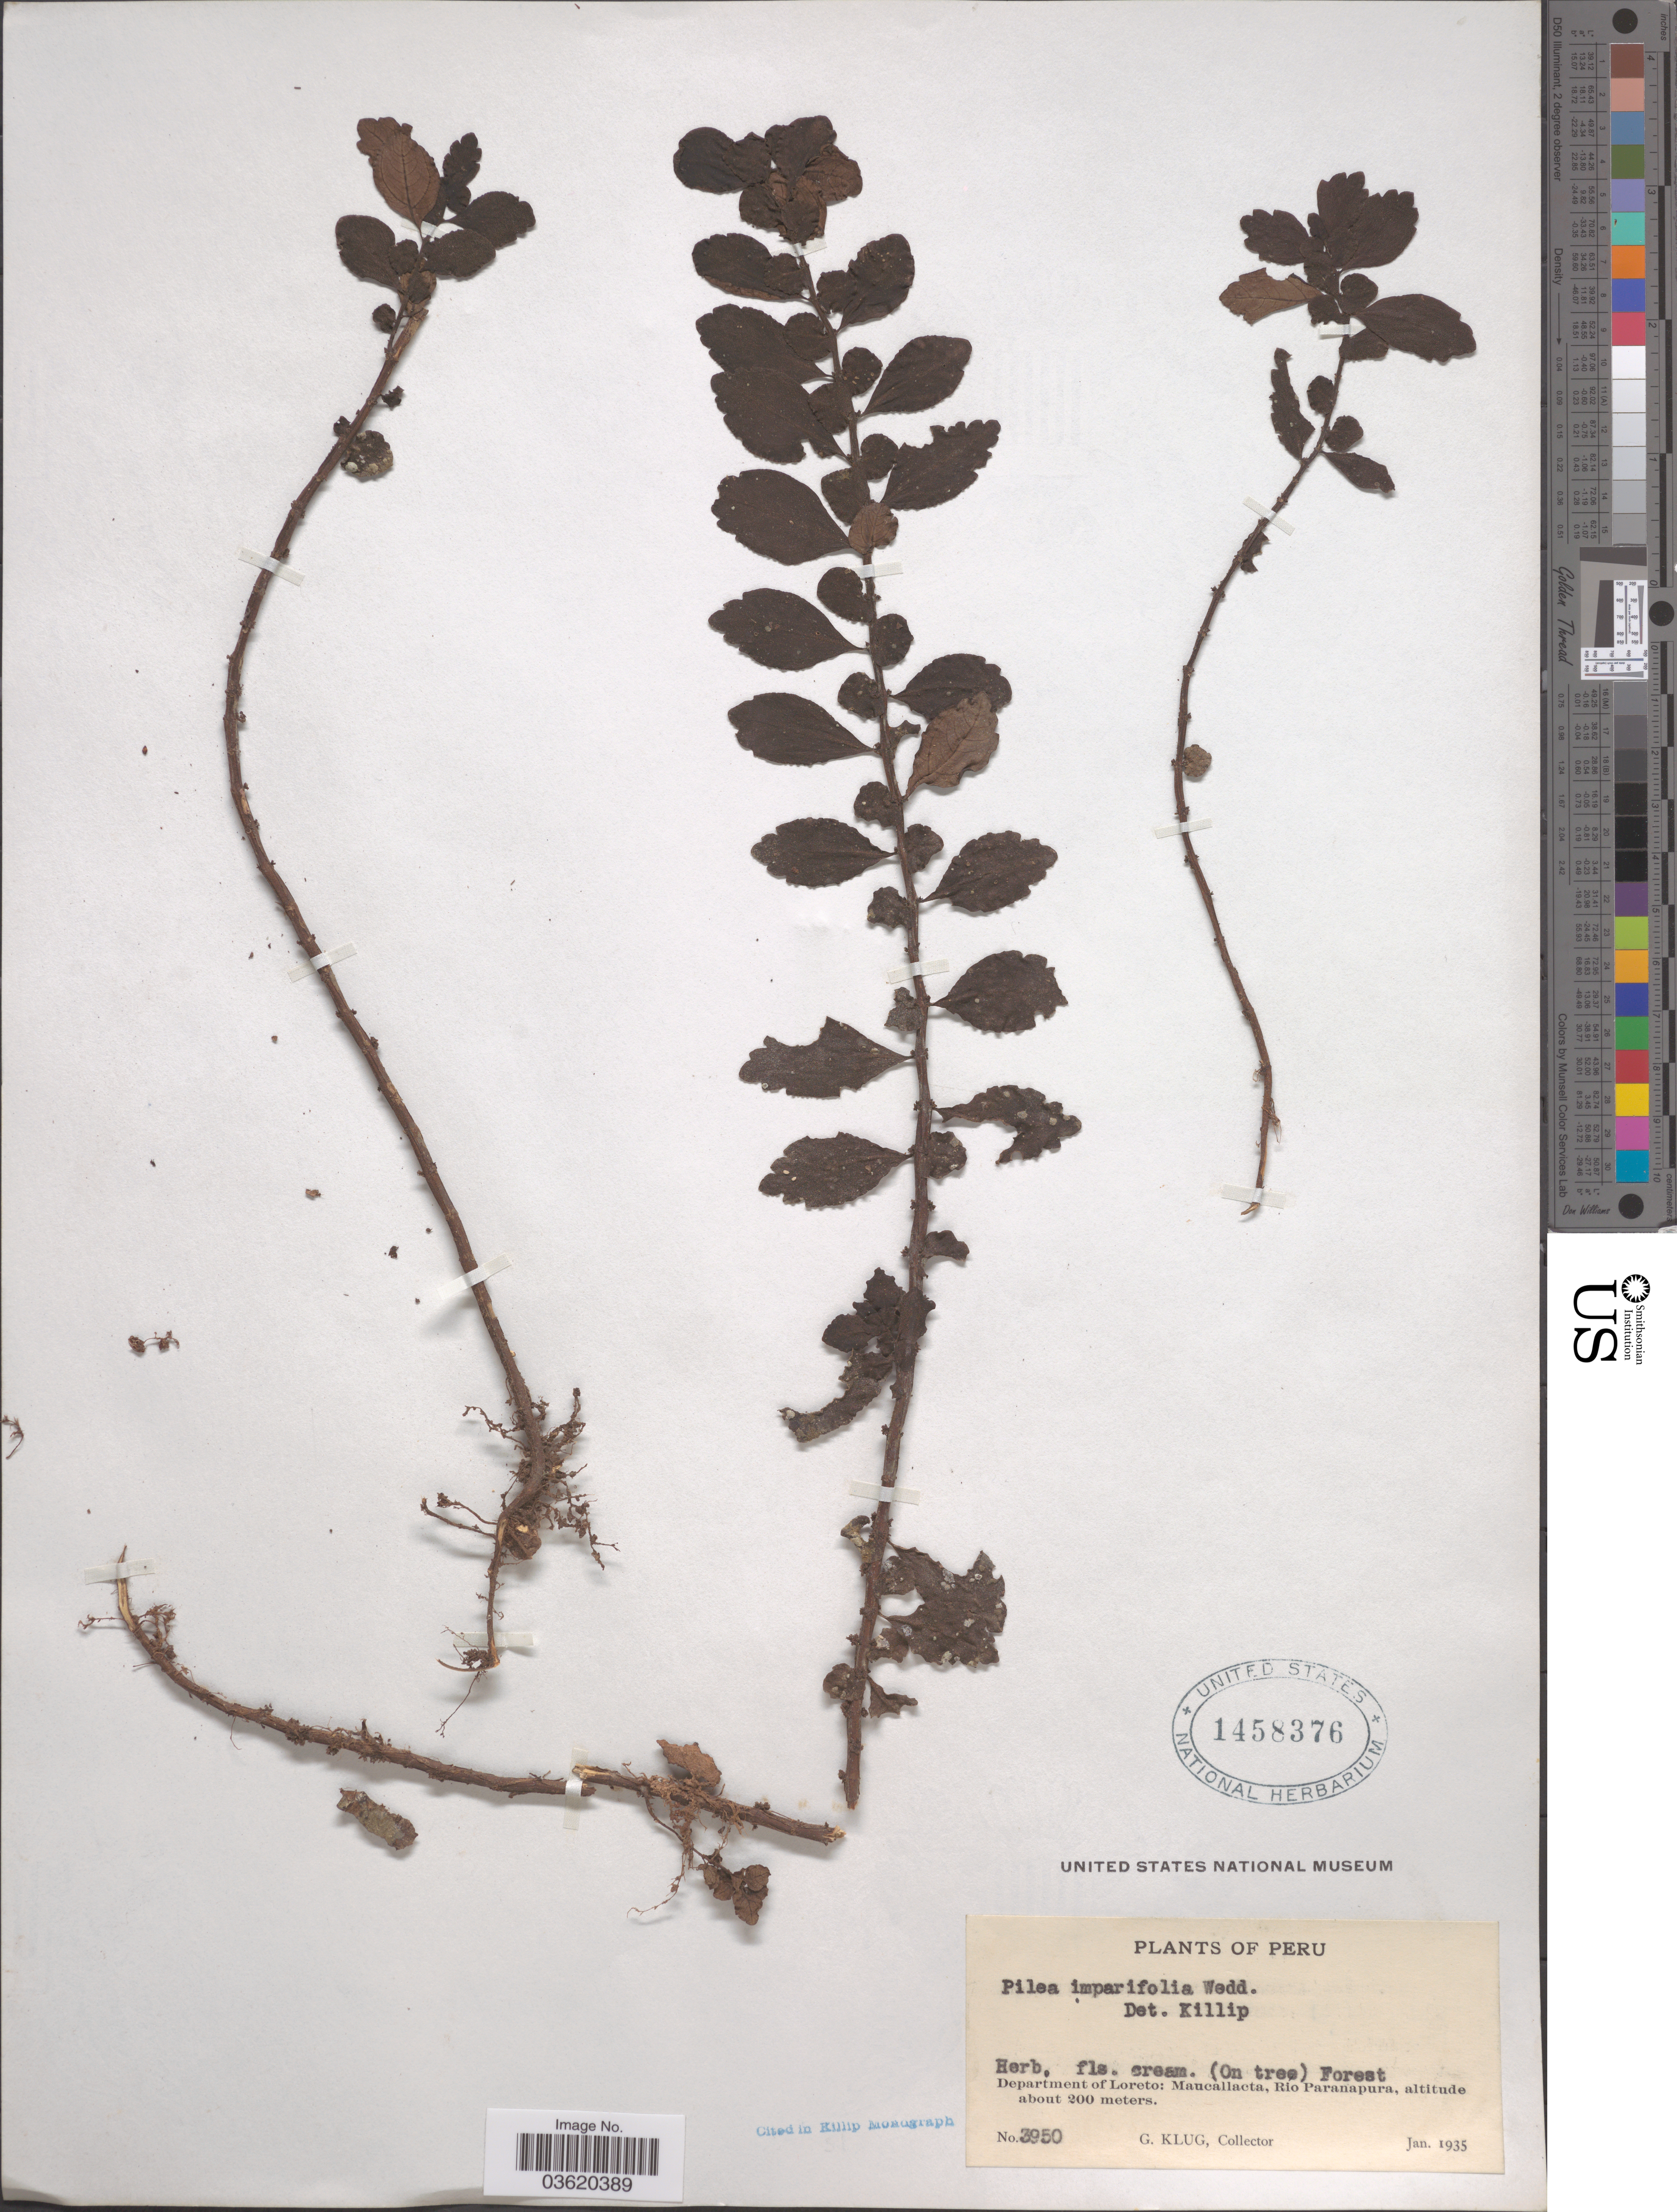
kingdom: Plantae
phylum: Tracheophyta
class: Magnoliopsida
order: Rosales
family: Urticaceae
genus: Pilea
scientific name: Pilea imparifolia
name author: Wedd.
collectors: G. Klug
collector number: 3950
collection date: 1935-01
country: Peru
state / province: Loreto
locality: Departmento of Loreto: Maucallacta, Río Paranapura.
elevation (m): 200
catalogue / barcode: US 1458376